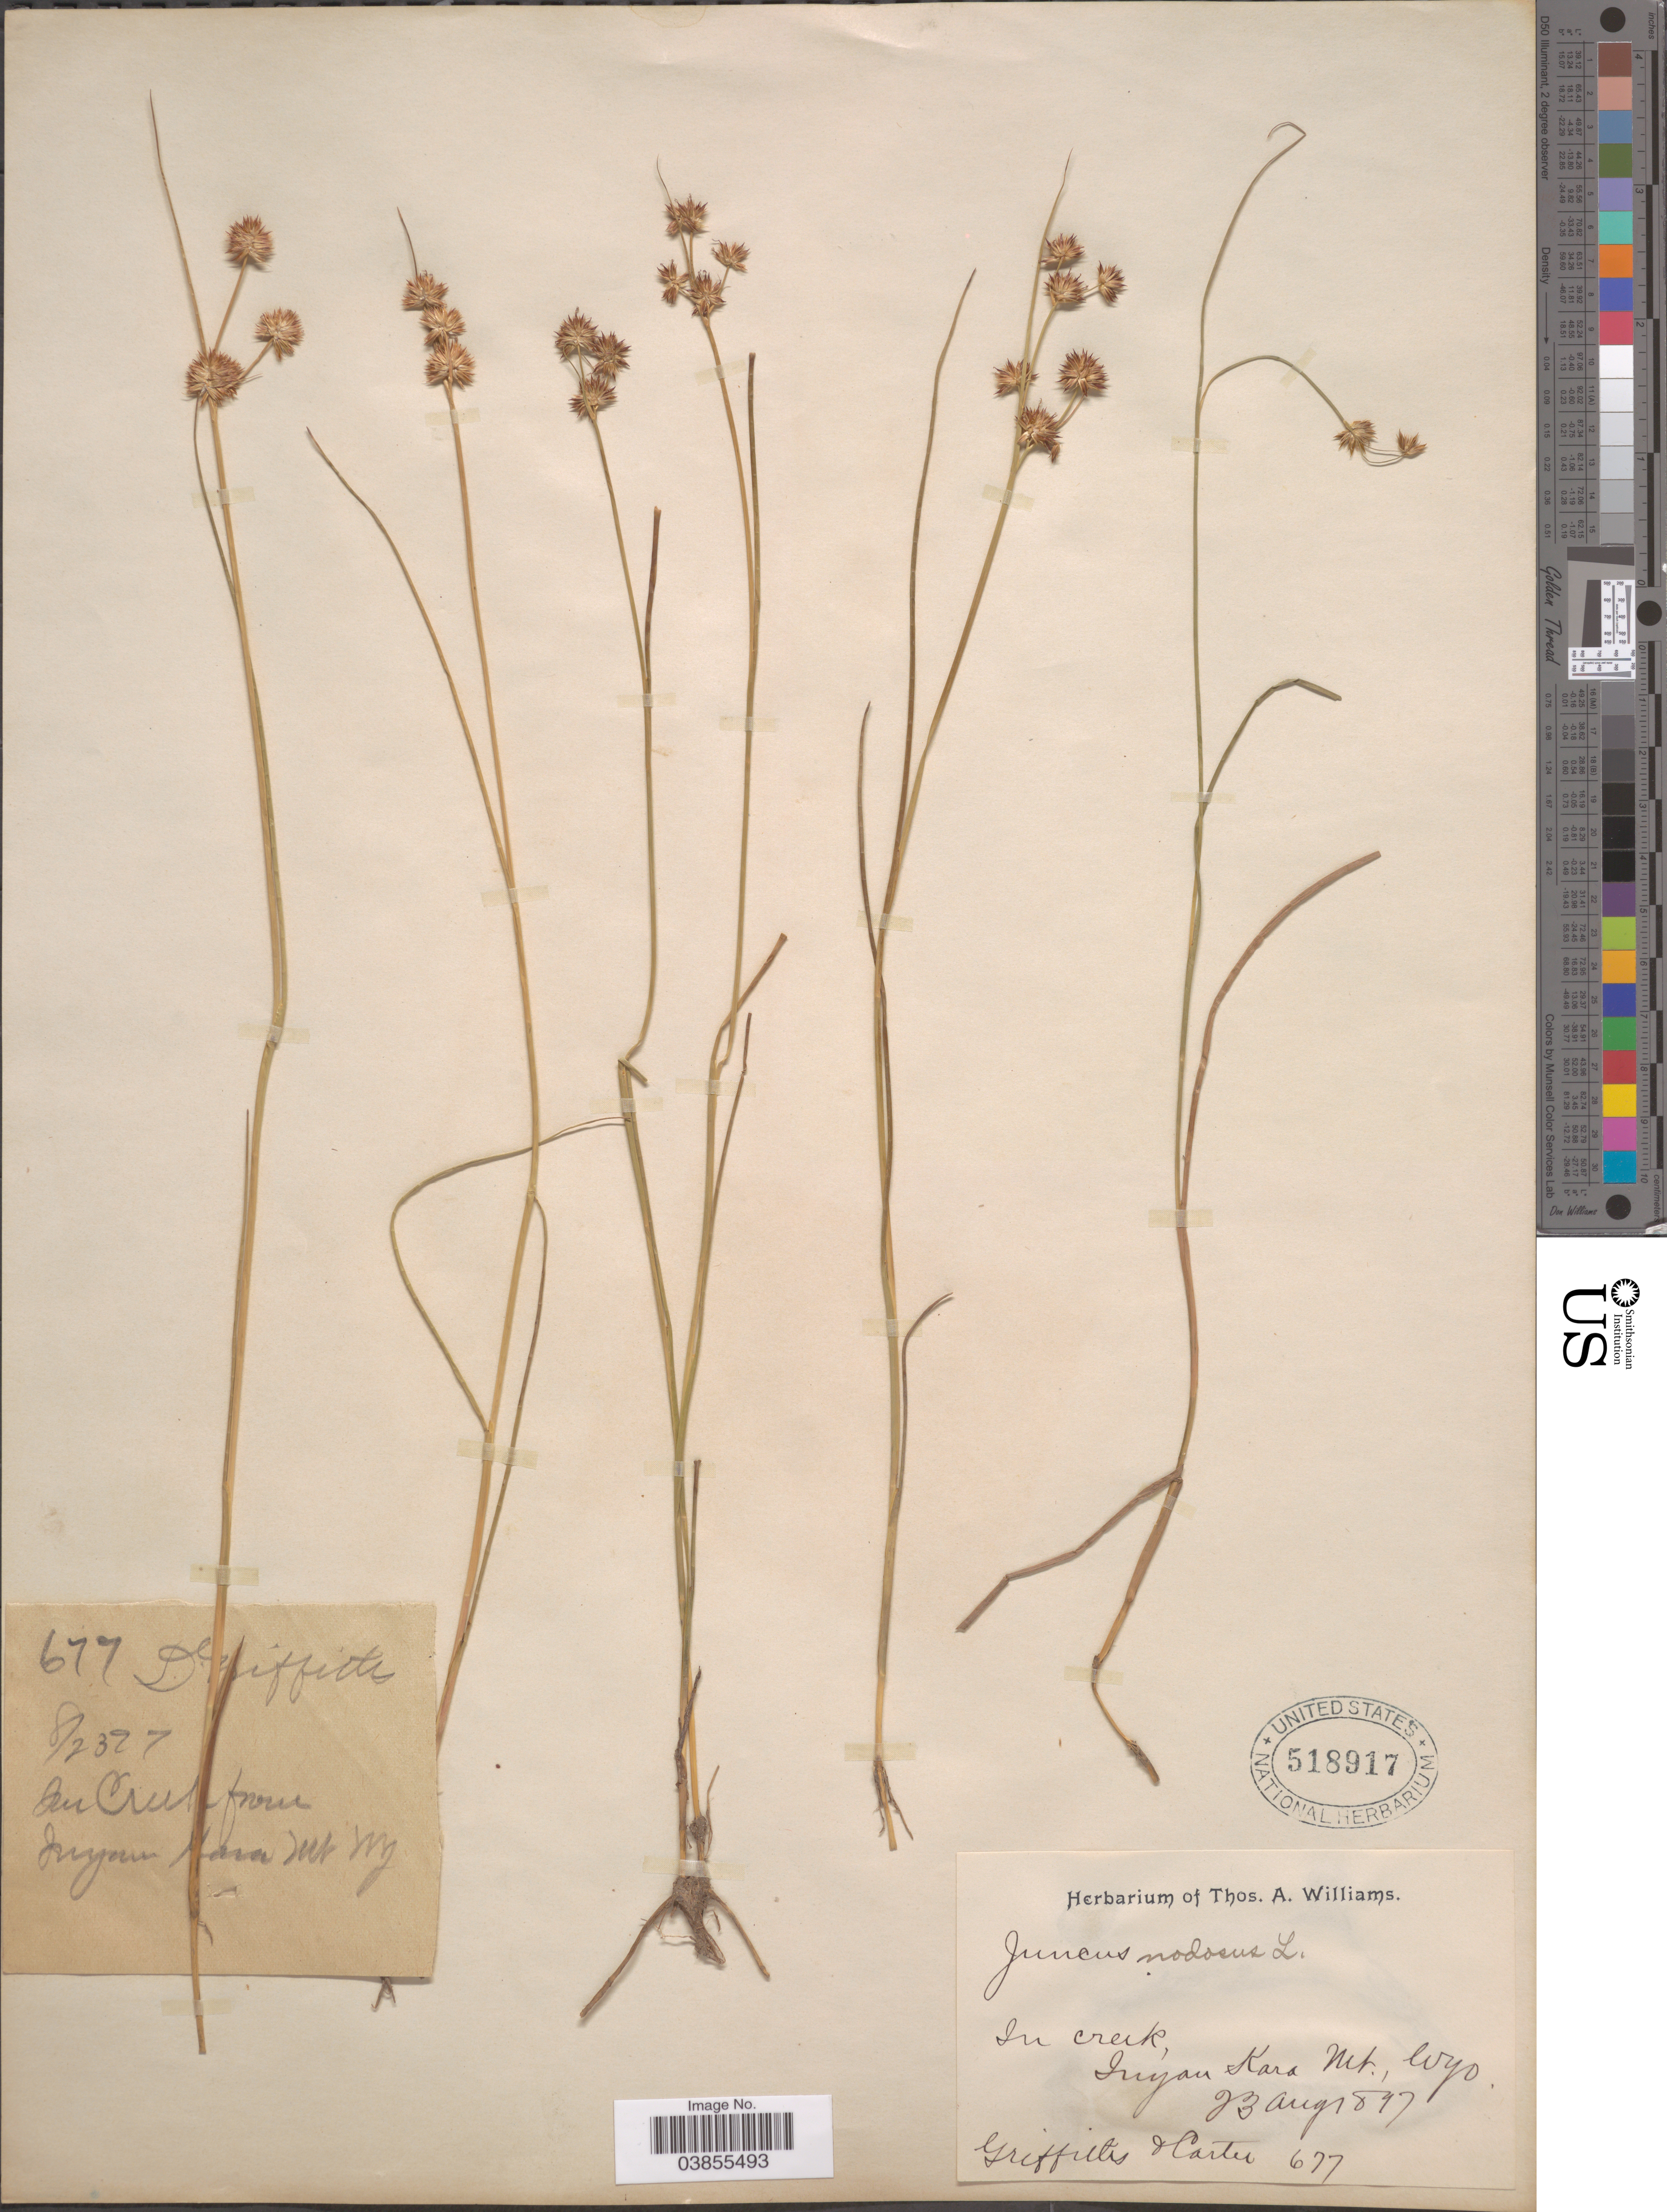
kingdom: Plantae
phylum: Tracheophyta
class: Liliopsida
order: Poales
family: Juncaceae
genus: Juncus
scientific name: Juncus nodosus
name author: L.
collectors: -- Griffiths & -. Carter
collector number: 677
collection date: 1897-08-23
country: United States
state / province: Wyoming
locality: In creek, Inyan Kara Mt.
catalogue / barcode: US 518917